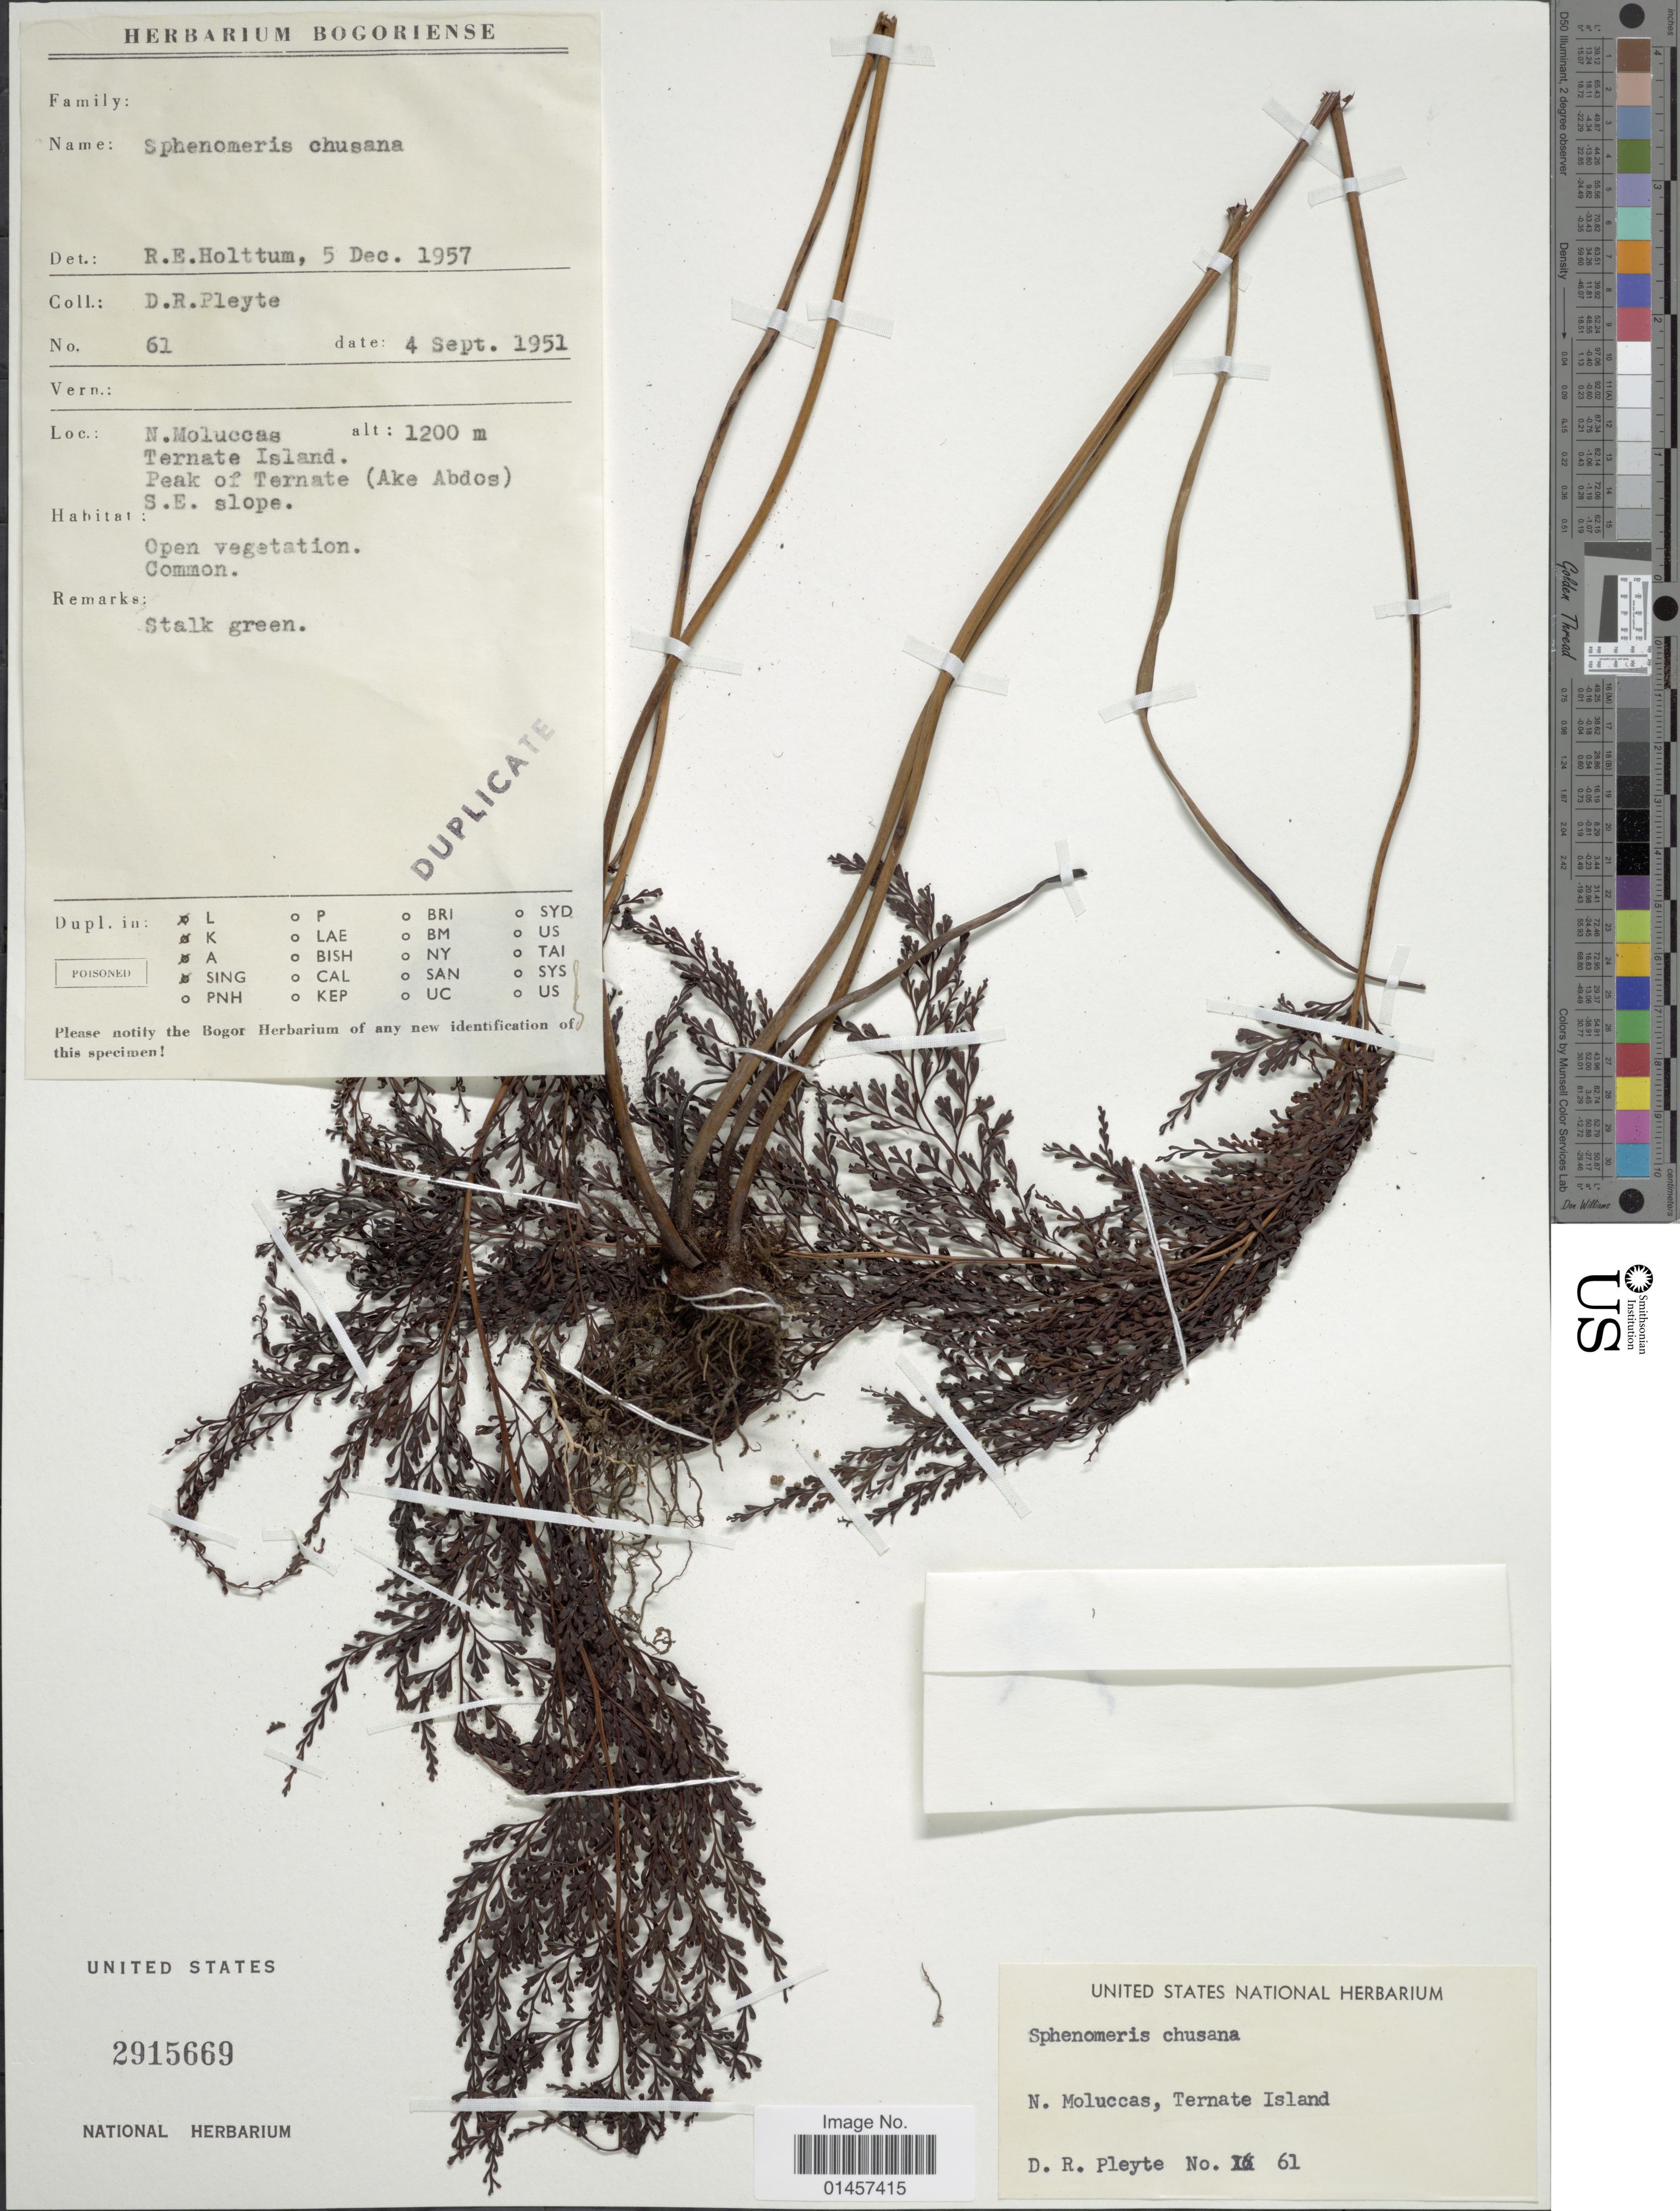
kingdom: Plantae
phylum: Tracheophyta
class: Polypodiopsida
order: Polypodiales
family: Lindsaeaceae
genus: Sphenomeris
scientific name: Sphenomeris chinensis var. chinensis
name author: (L.) Maxon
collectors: D. Pleyte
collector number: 61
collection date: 1951-09-04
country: Indonesia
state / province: Maluku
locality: N. Moluccas, Ternate Island, Peak of Ternate(Ake Abdos) S.E. slope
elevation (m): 1200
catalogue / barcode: US 2915669